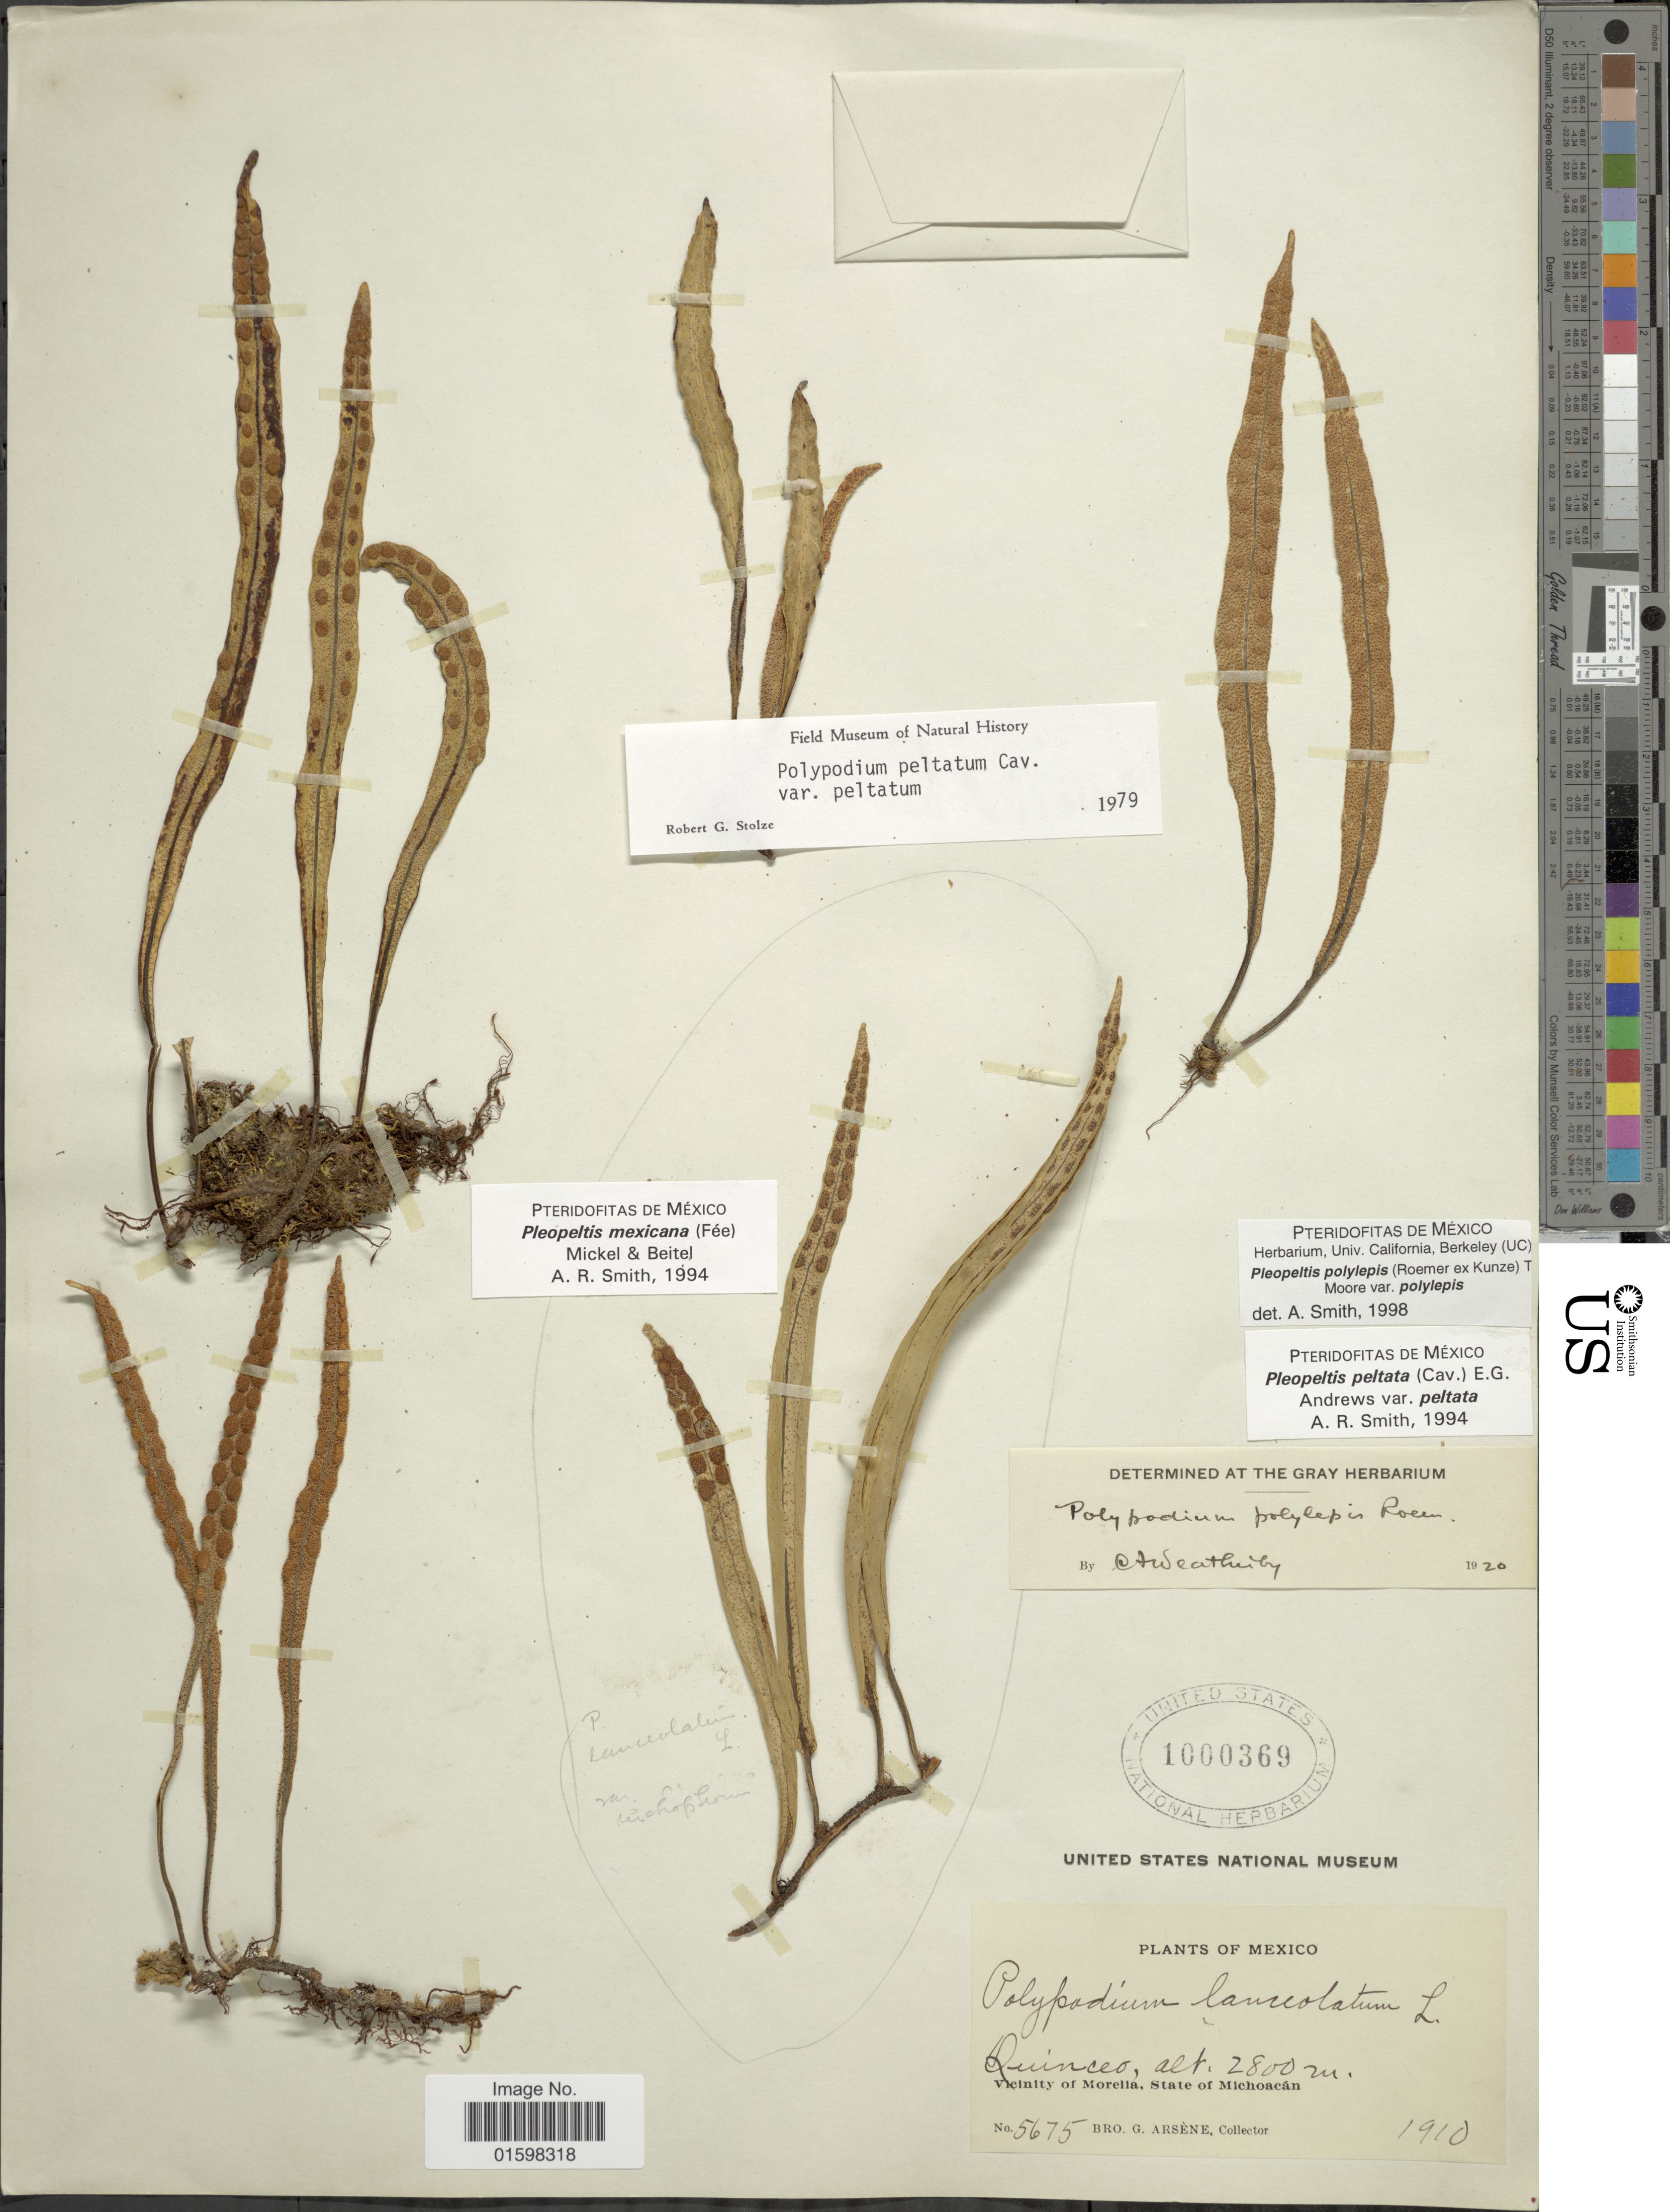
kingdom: Plantae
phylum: Tracheophyta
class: Polypodiopsida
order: Polypodiales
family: Polypodiaceae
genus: Pleopeltis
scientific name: Pleopeltis polylepis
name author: (Roem. ex Kunze) T. Moore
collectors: Bro. G. Arsène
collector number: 5675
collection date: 1910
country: Mexico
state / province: Michoacán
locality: Quinceo, Vicinity of Morelia, State of Michoacan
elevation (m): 2800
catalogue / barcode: US 1000369